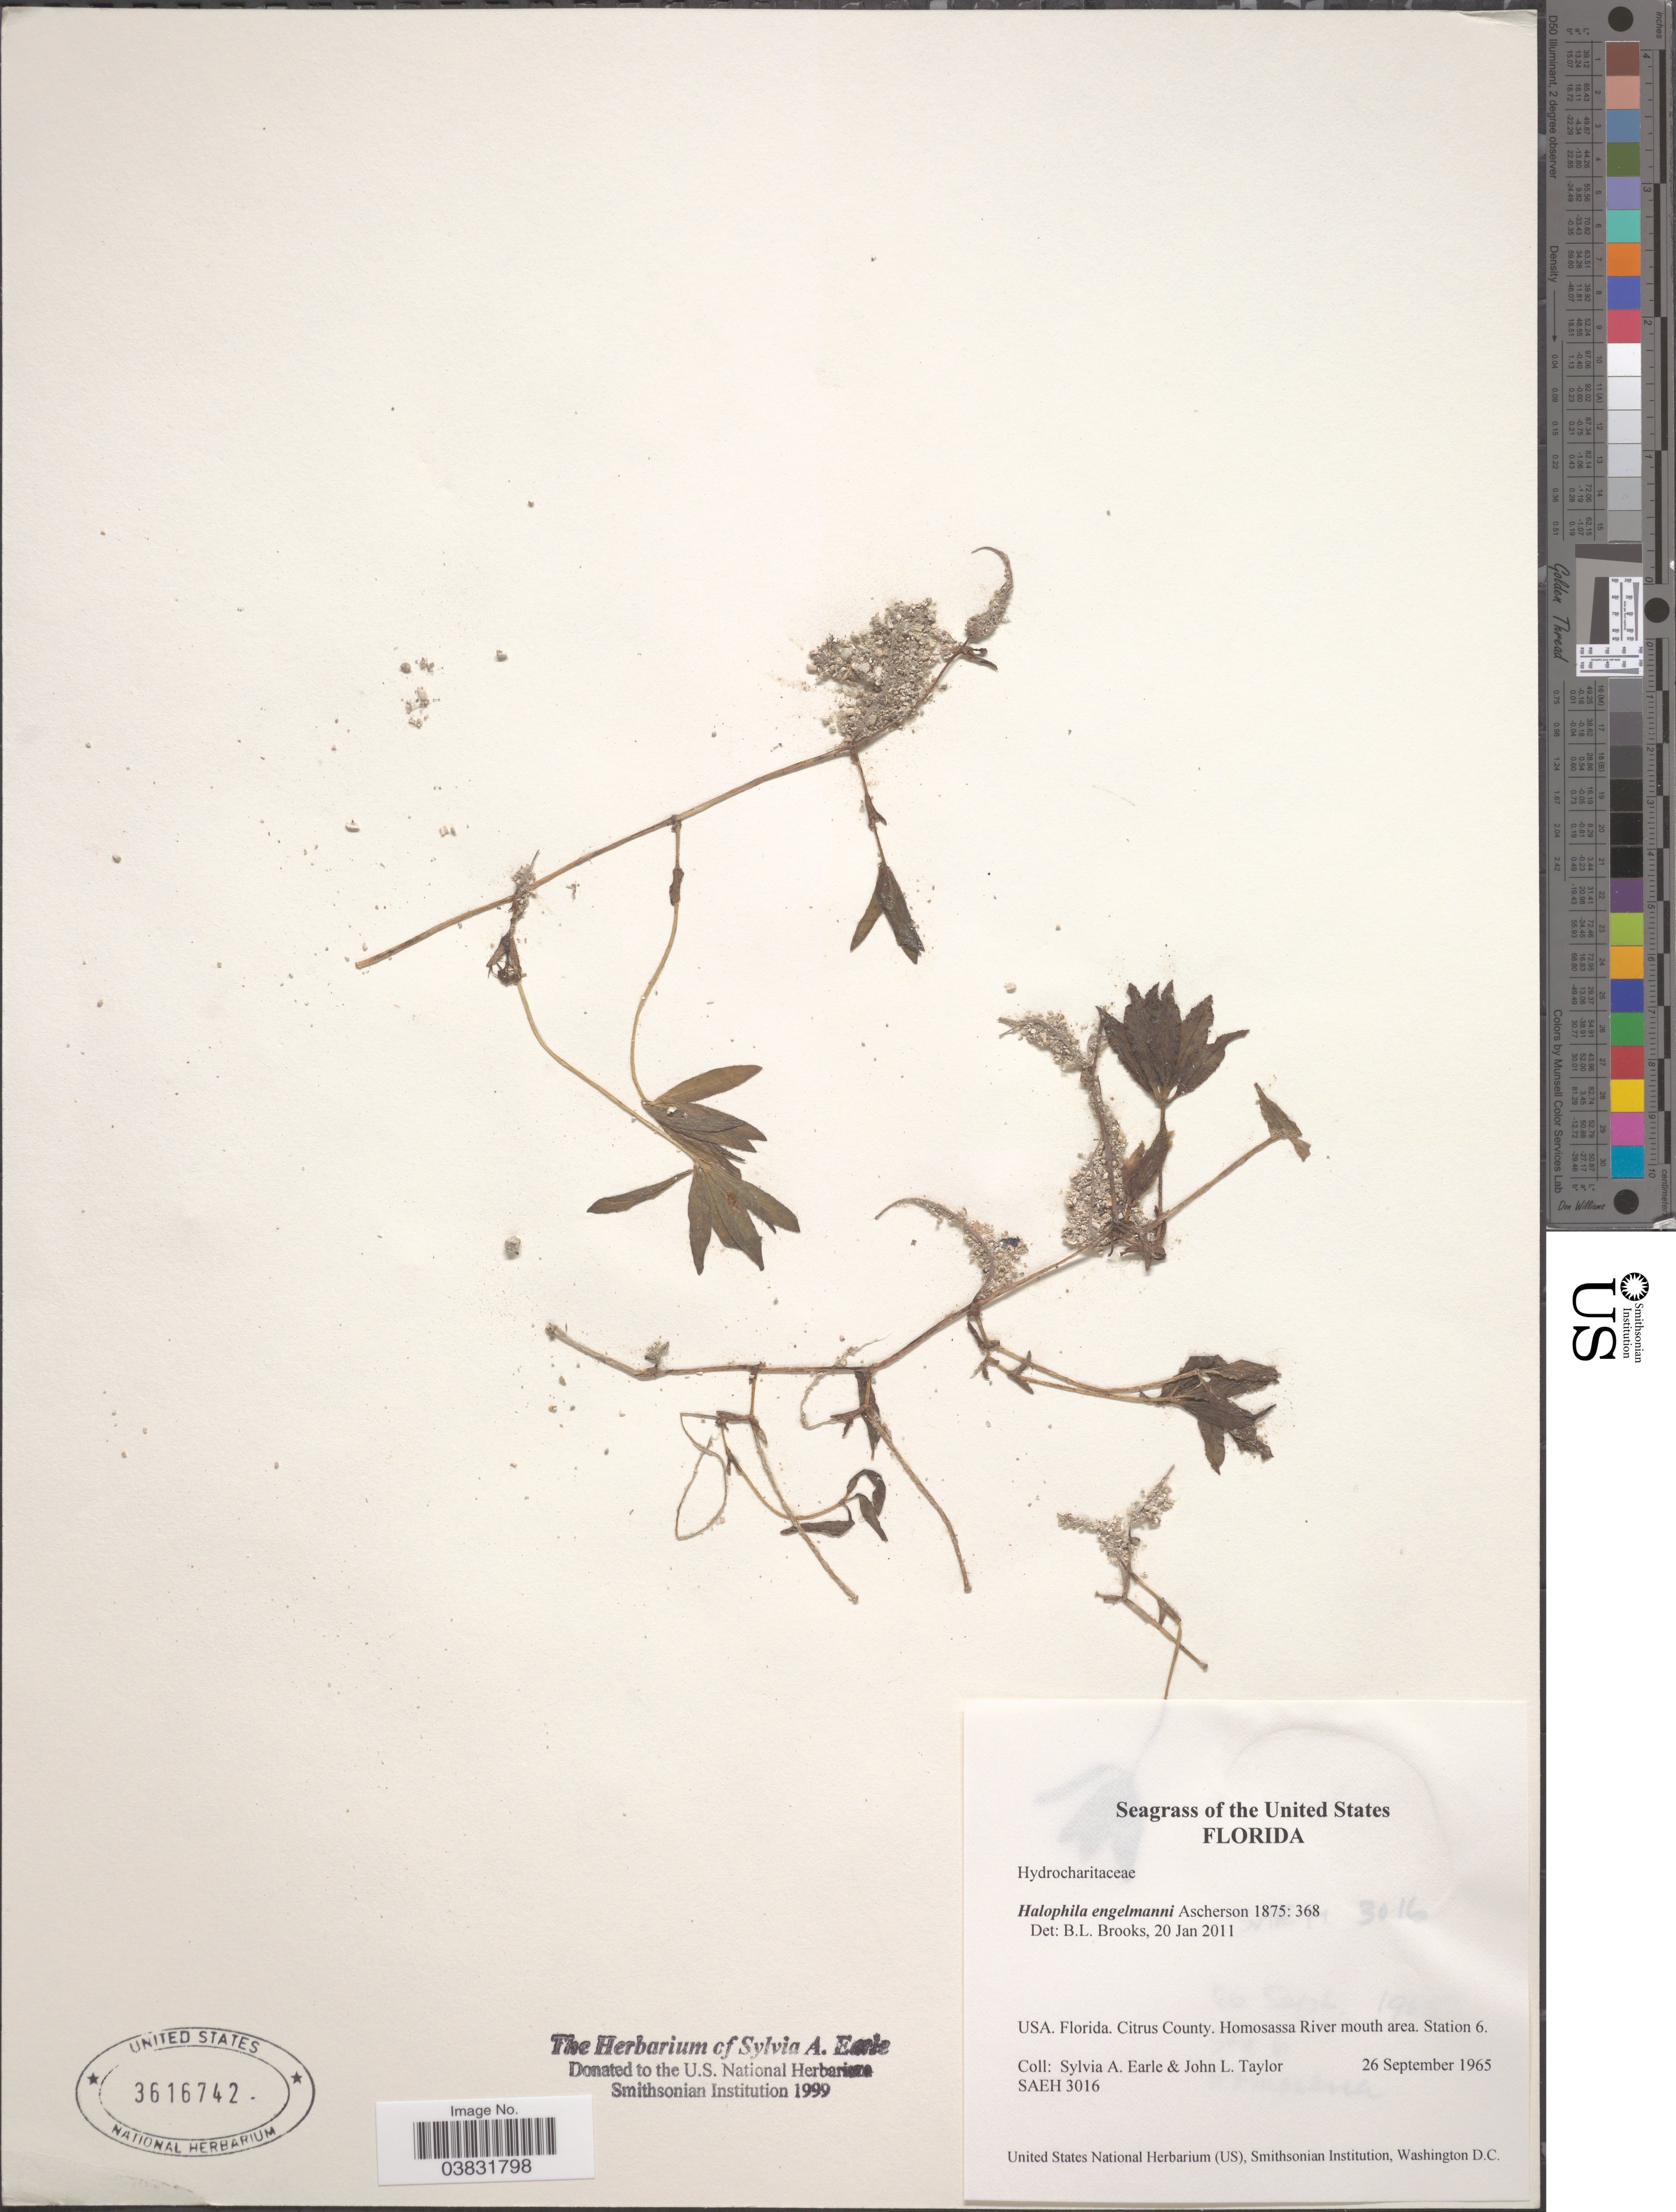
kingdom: Plantae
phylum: Tracheophyta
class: Liliopsida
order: Alismatales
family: Hydrocharitaceae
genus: Halophila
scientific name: Halophila engelmannii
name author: Asch.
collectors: S. A. Earle & J. L. Taylor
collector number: SAEH3016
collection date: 1965-09-26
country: United States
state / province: Florida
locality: Citrus County. Homosassa River mouth area. Station 6.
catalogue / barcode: US 3616742